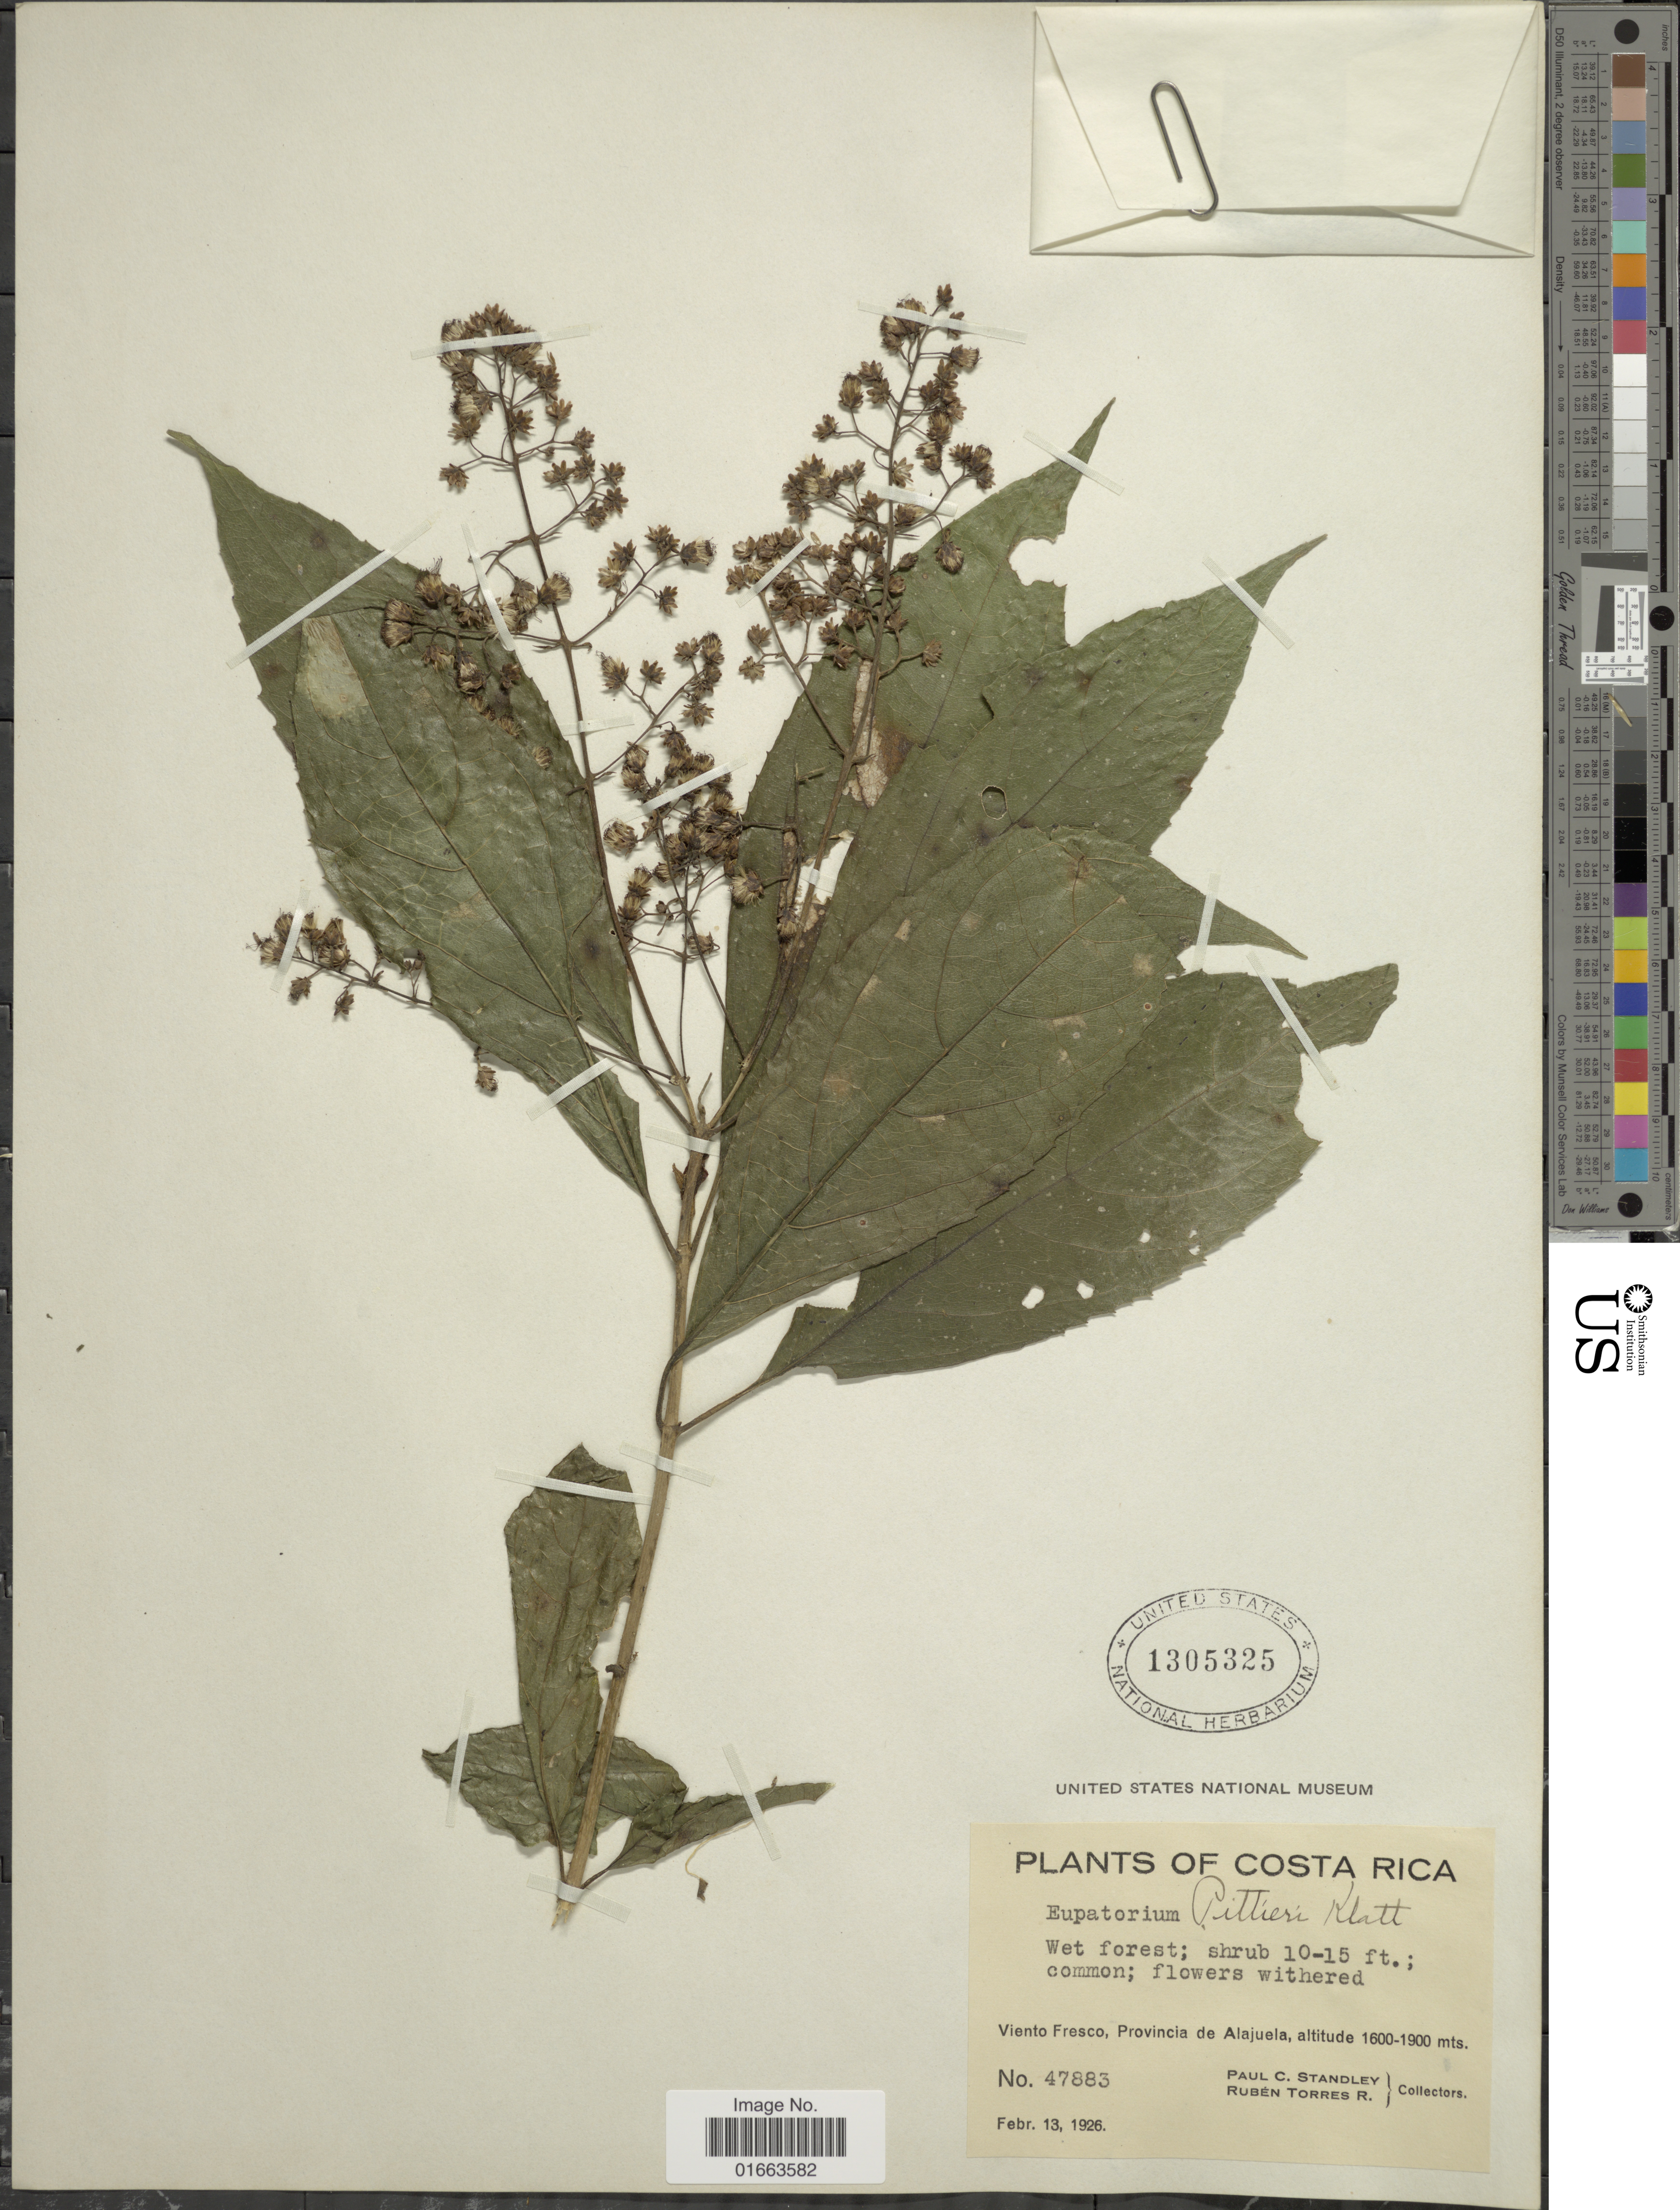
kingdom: Plantae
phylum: Tracheophyta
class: Magnoliopsida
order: Asterales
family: Asteraceae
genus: Koanophyllon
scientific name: Koanophyllon pittieri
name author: (Klatt) R.M. King & H. Rob.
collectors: P. C. Standley & R. Torres R.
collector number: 47883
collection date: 1926-02-13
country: Costa Rica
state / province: Alajuela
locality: Wet forest, Viento Fresco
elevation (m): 1600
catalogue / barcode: US 135325